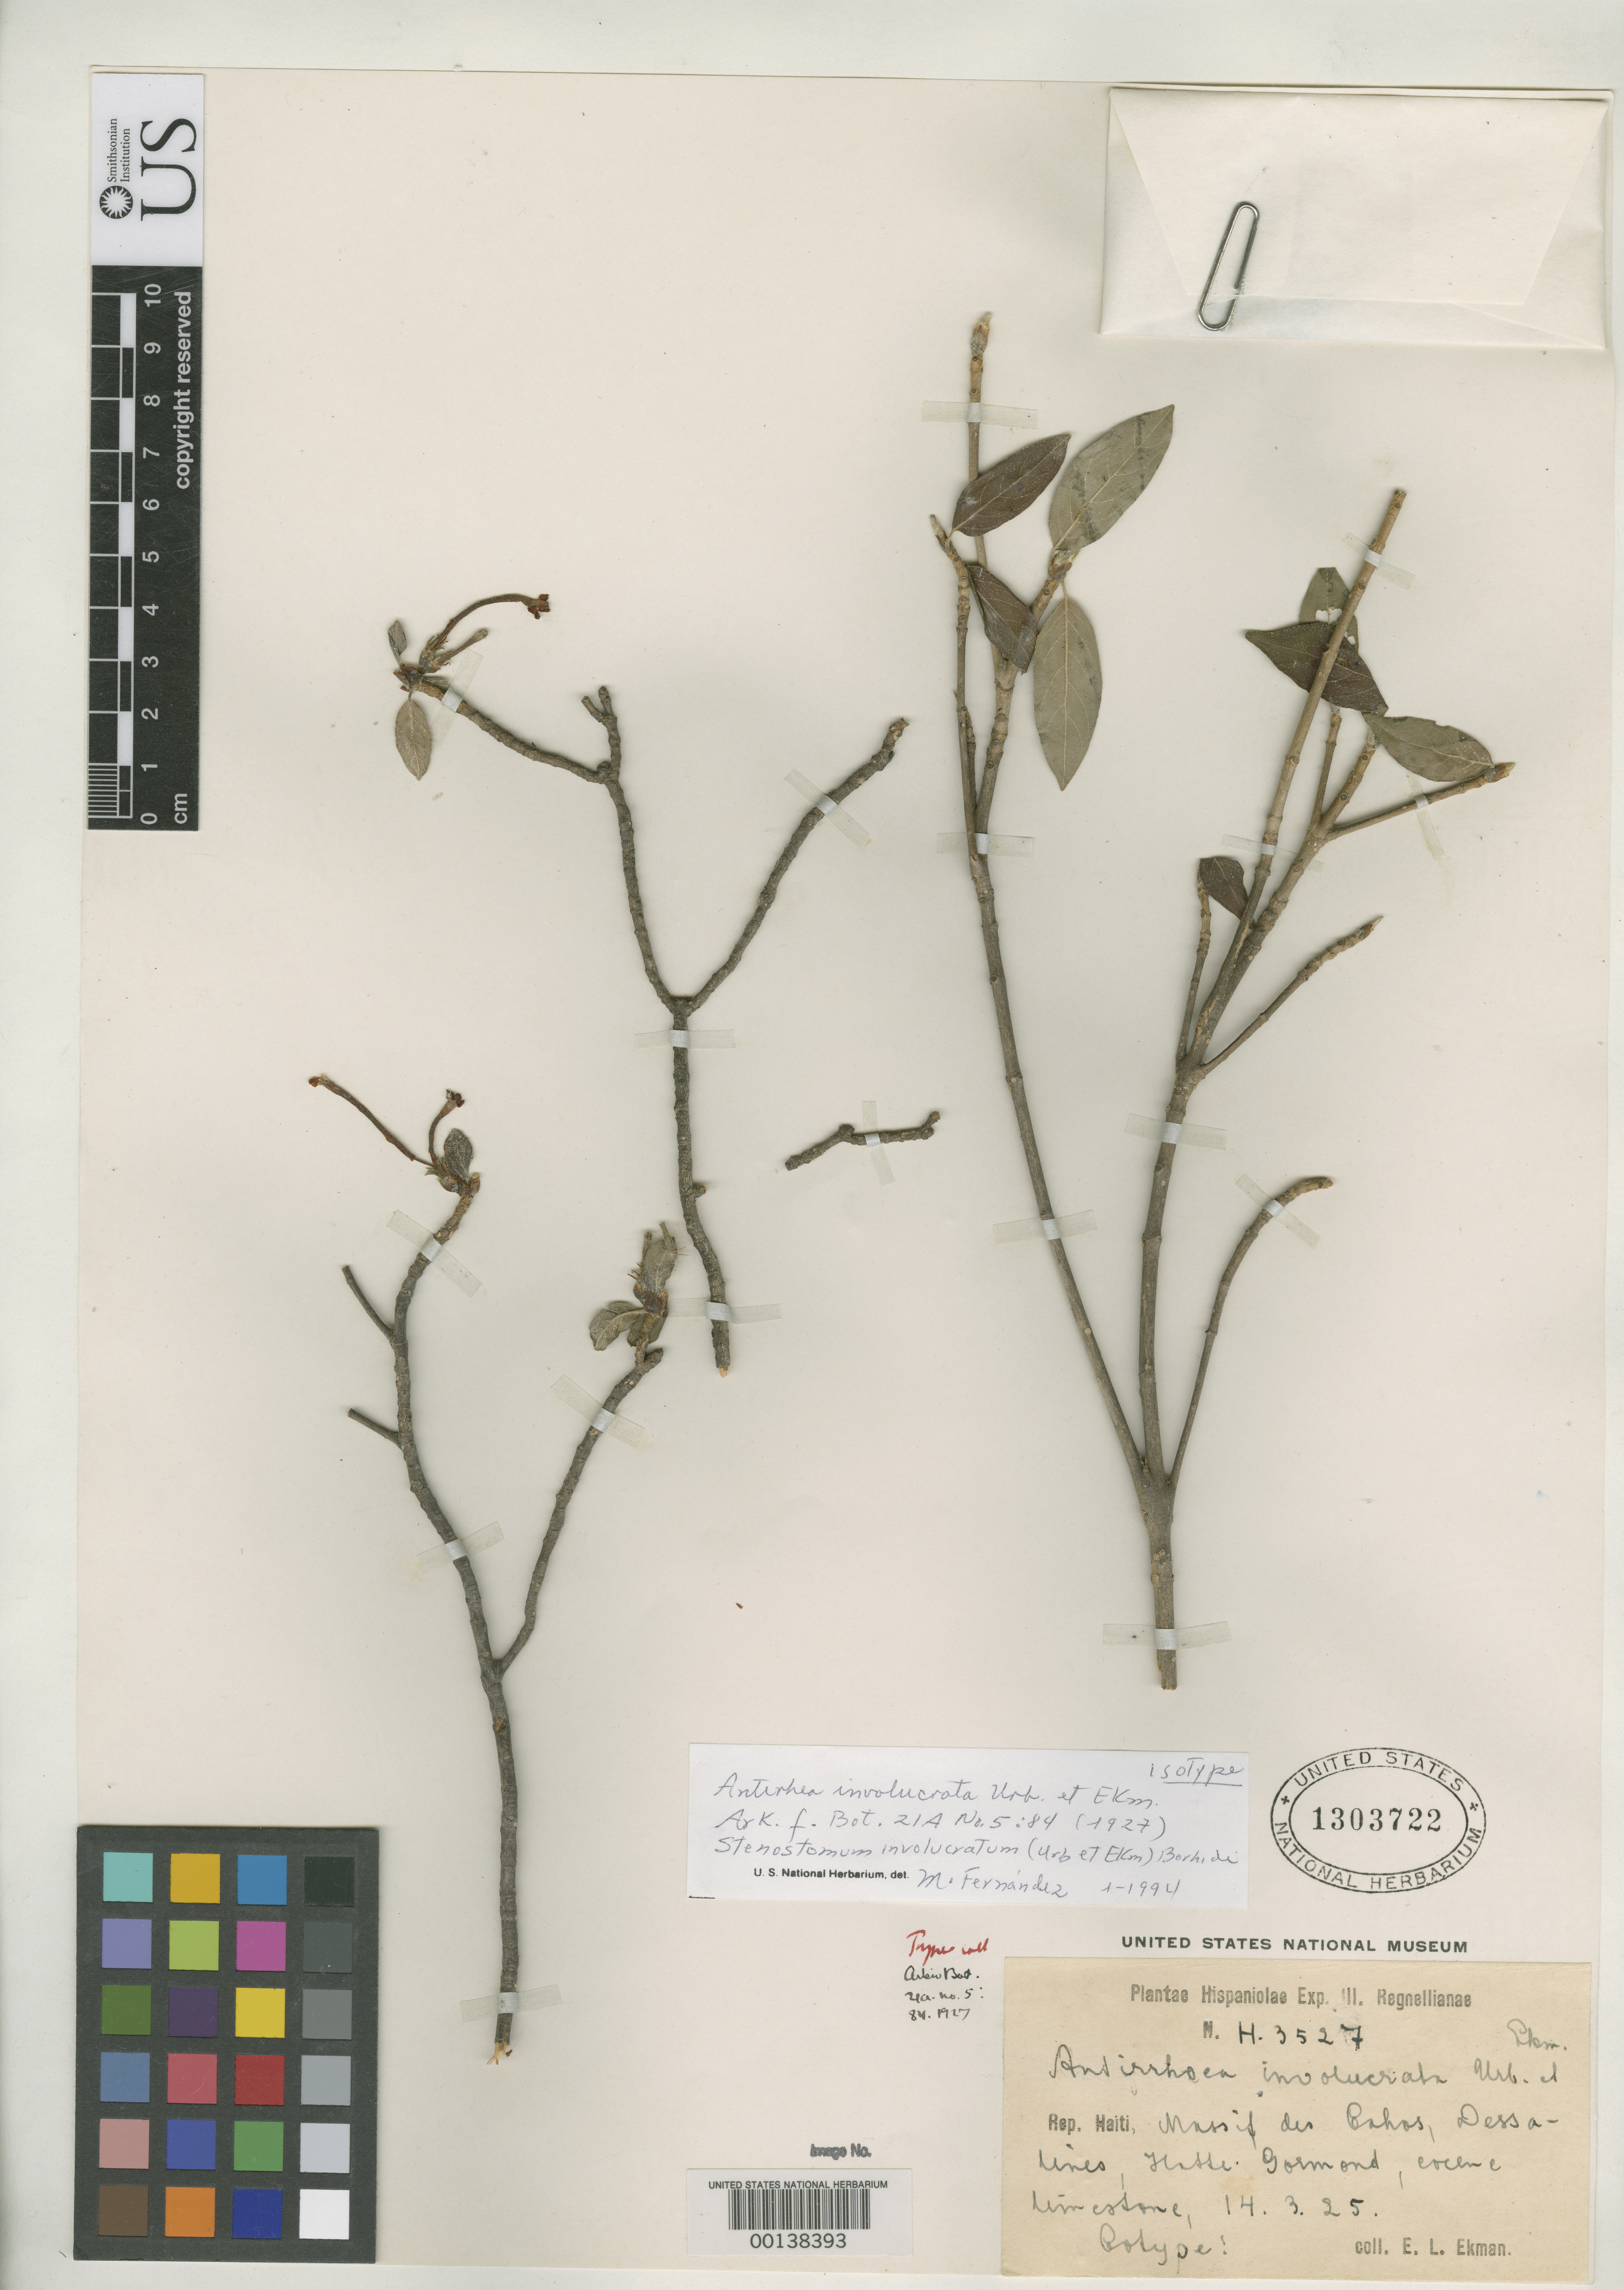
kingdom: Plantae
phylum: Tracheophyta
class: Magnoliopsida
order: Gentianales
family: Rubiaceae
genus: Antirhea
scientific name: Antirhea involucrata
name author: Urb. & Ekman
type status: Isotype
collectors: E. L. Ekman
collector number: H 3527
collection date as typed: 14 Mar 1925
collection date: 1925-03-14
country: Haiti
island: Hispaniola Island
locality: Massif des Cahos, Dessalines ad La Hotte Guermont.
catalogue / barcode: US 1303722